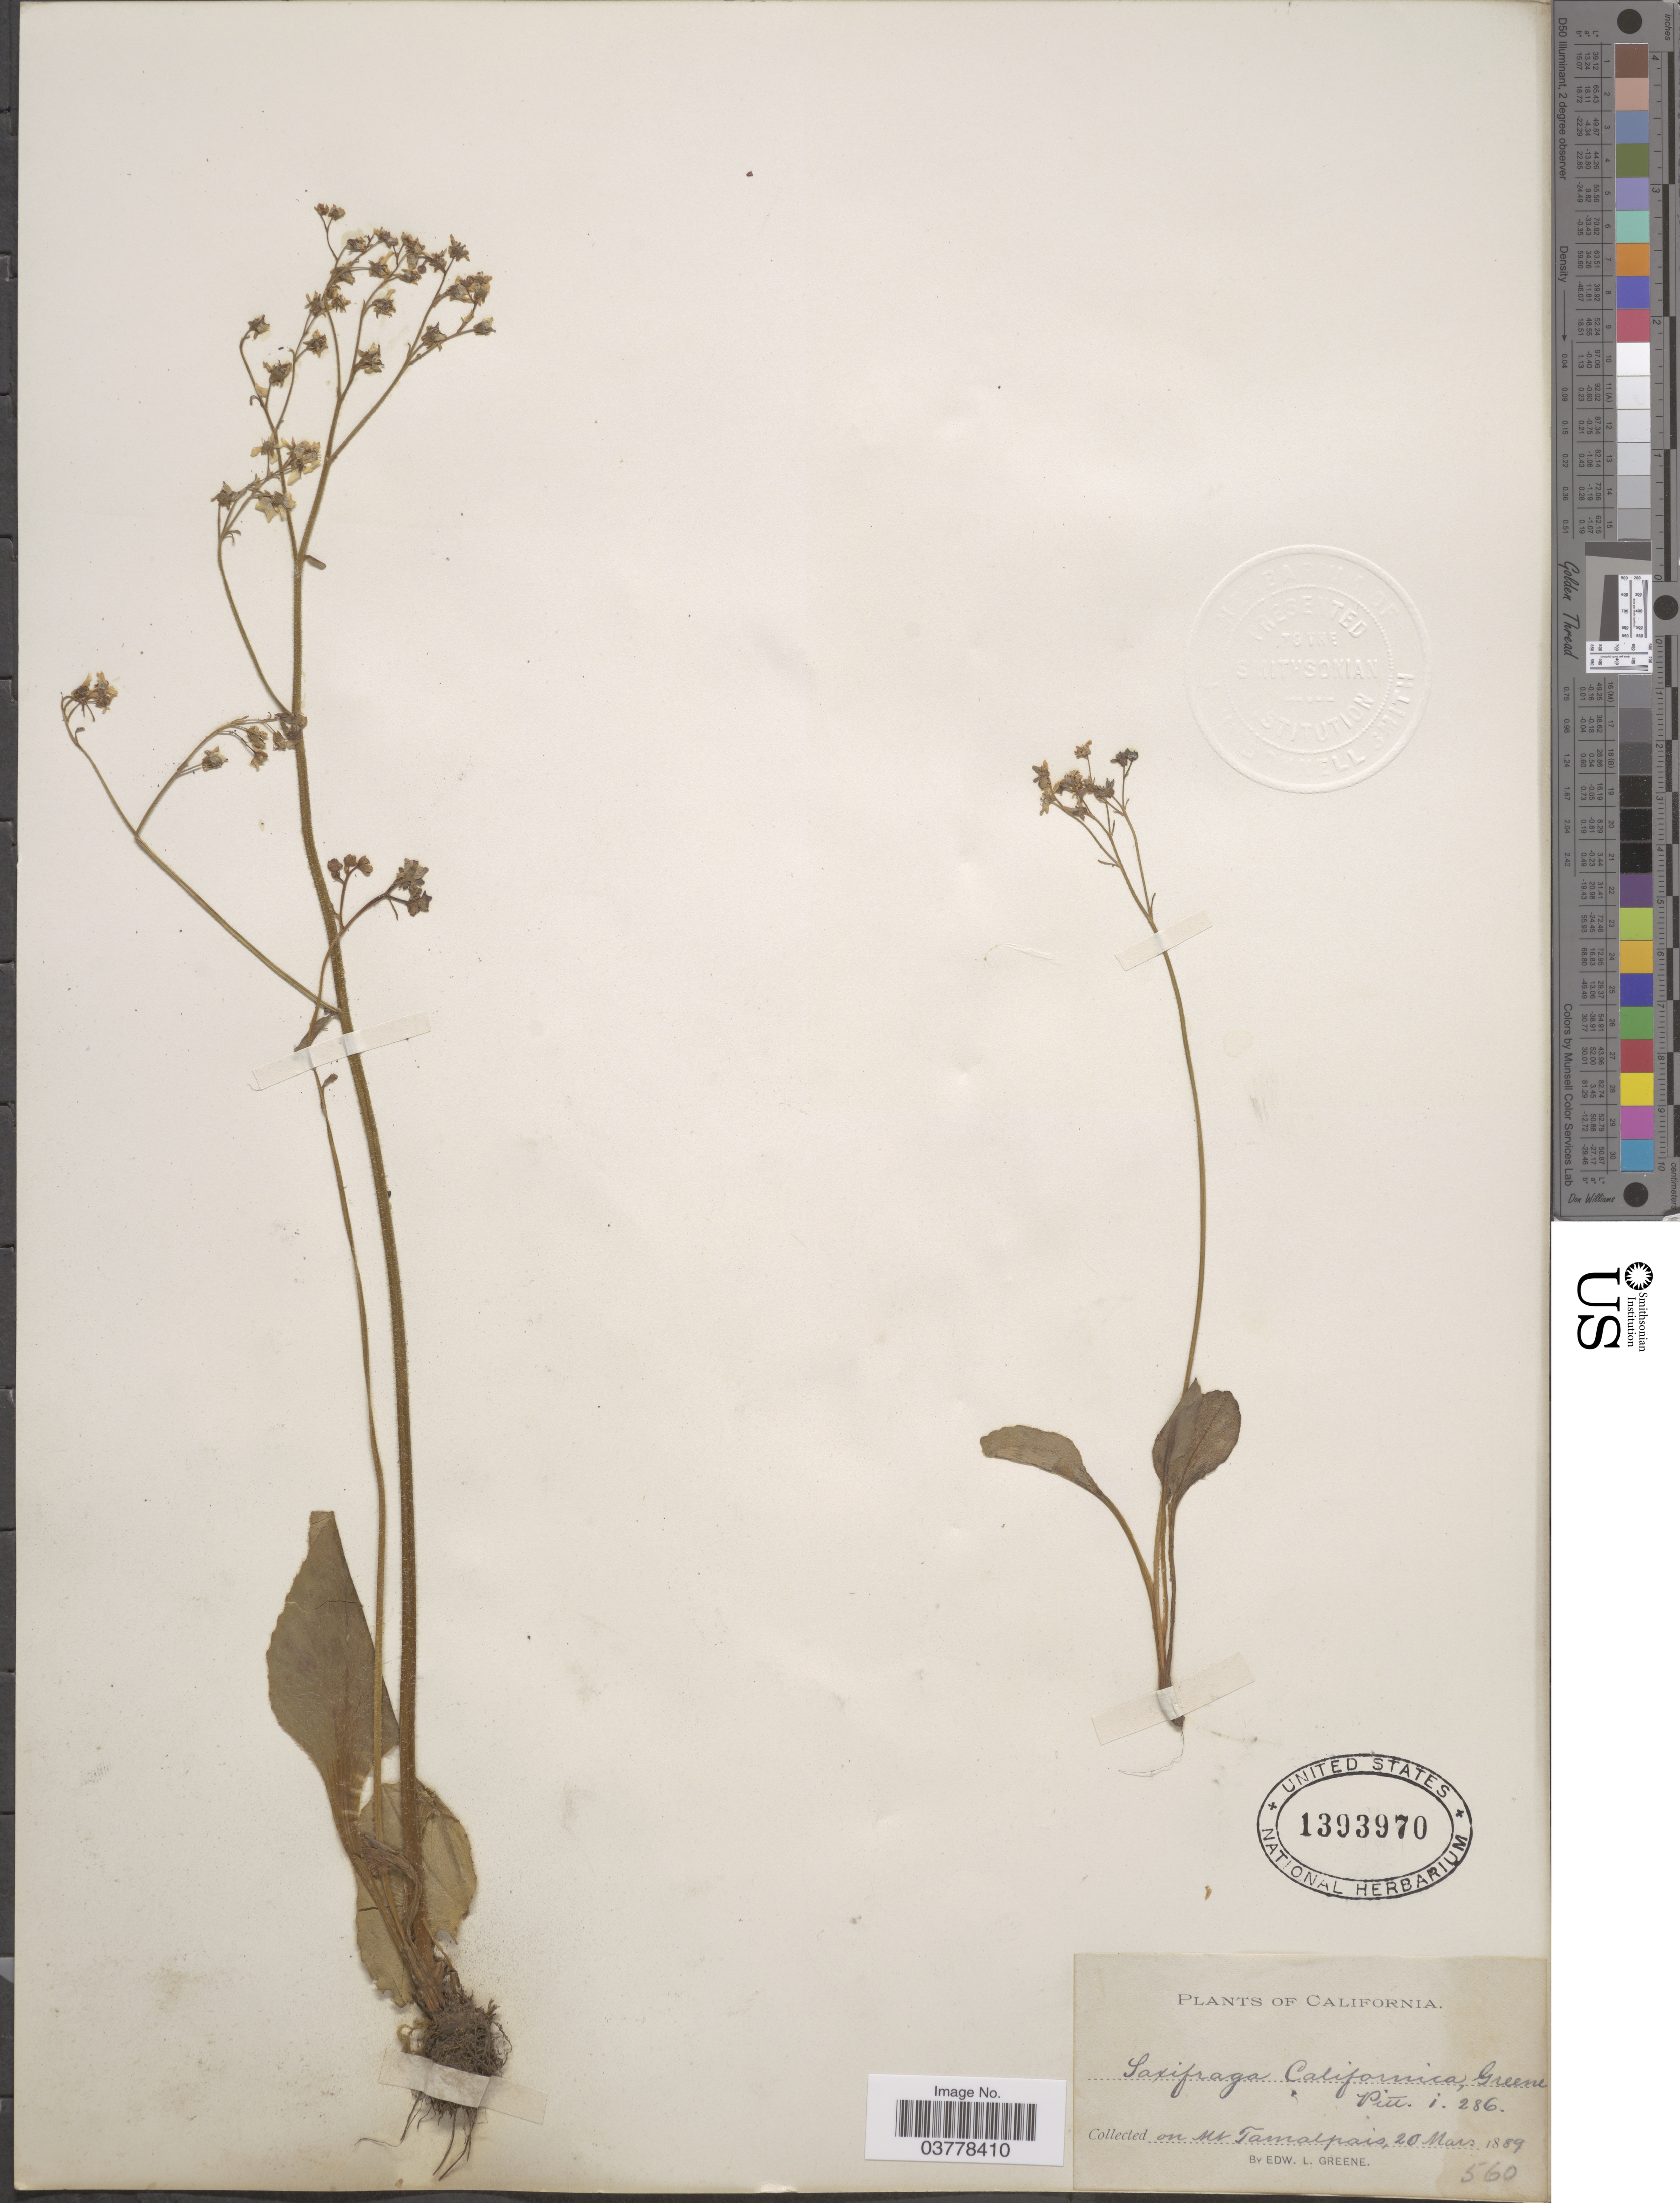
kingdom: Plantae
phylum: Tracheophyta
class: Magnoliopsida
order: Saxifragales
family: Saxifragaceae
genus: Micranthes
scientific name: Micranthes californica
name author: (Greene) Small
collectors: E. L. Greene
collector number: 560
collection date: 1889-03-20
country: United States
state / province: California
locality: Mt. Tamalpais.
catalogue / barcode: US 1393970